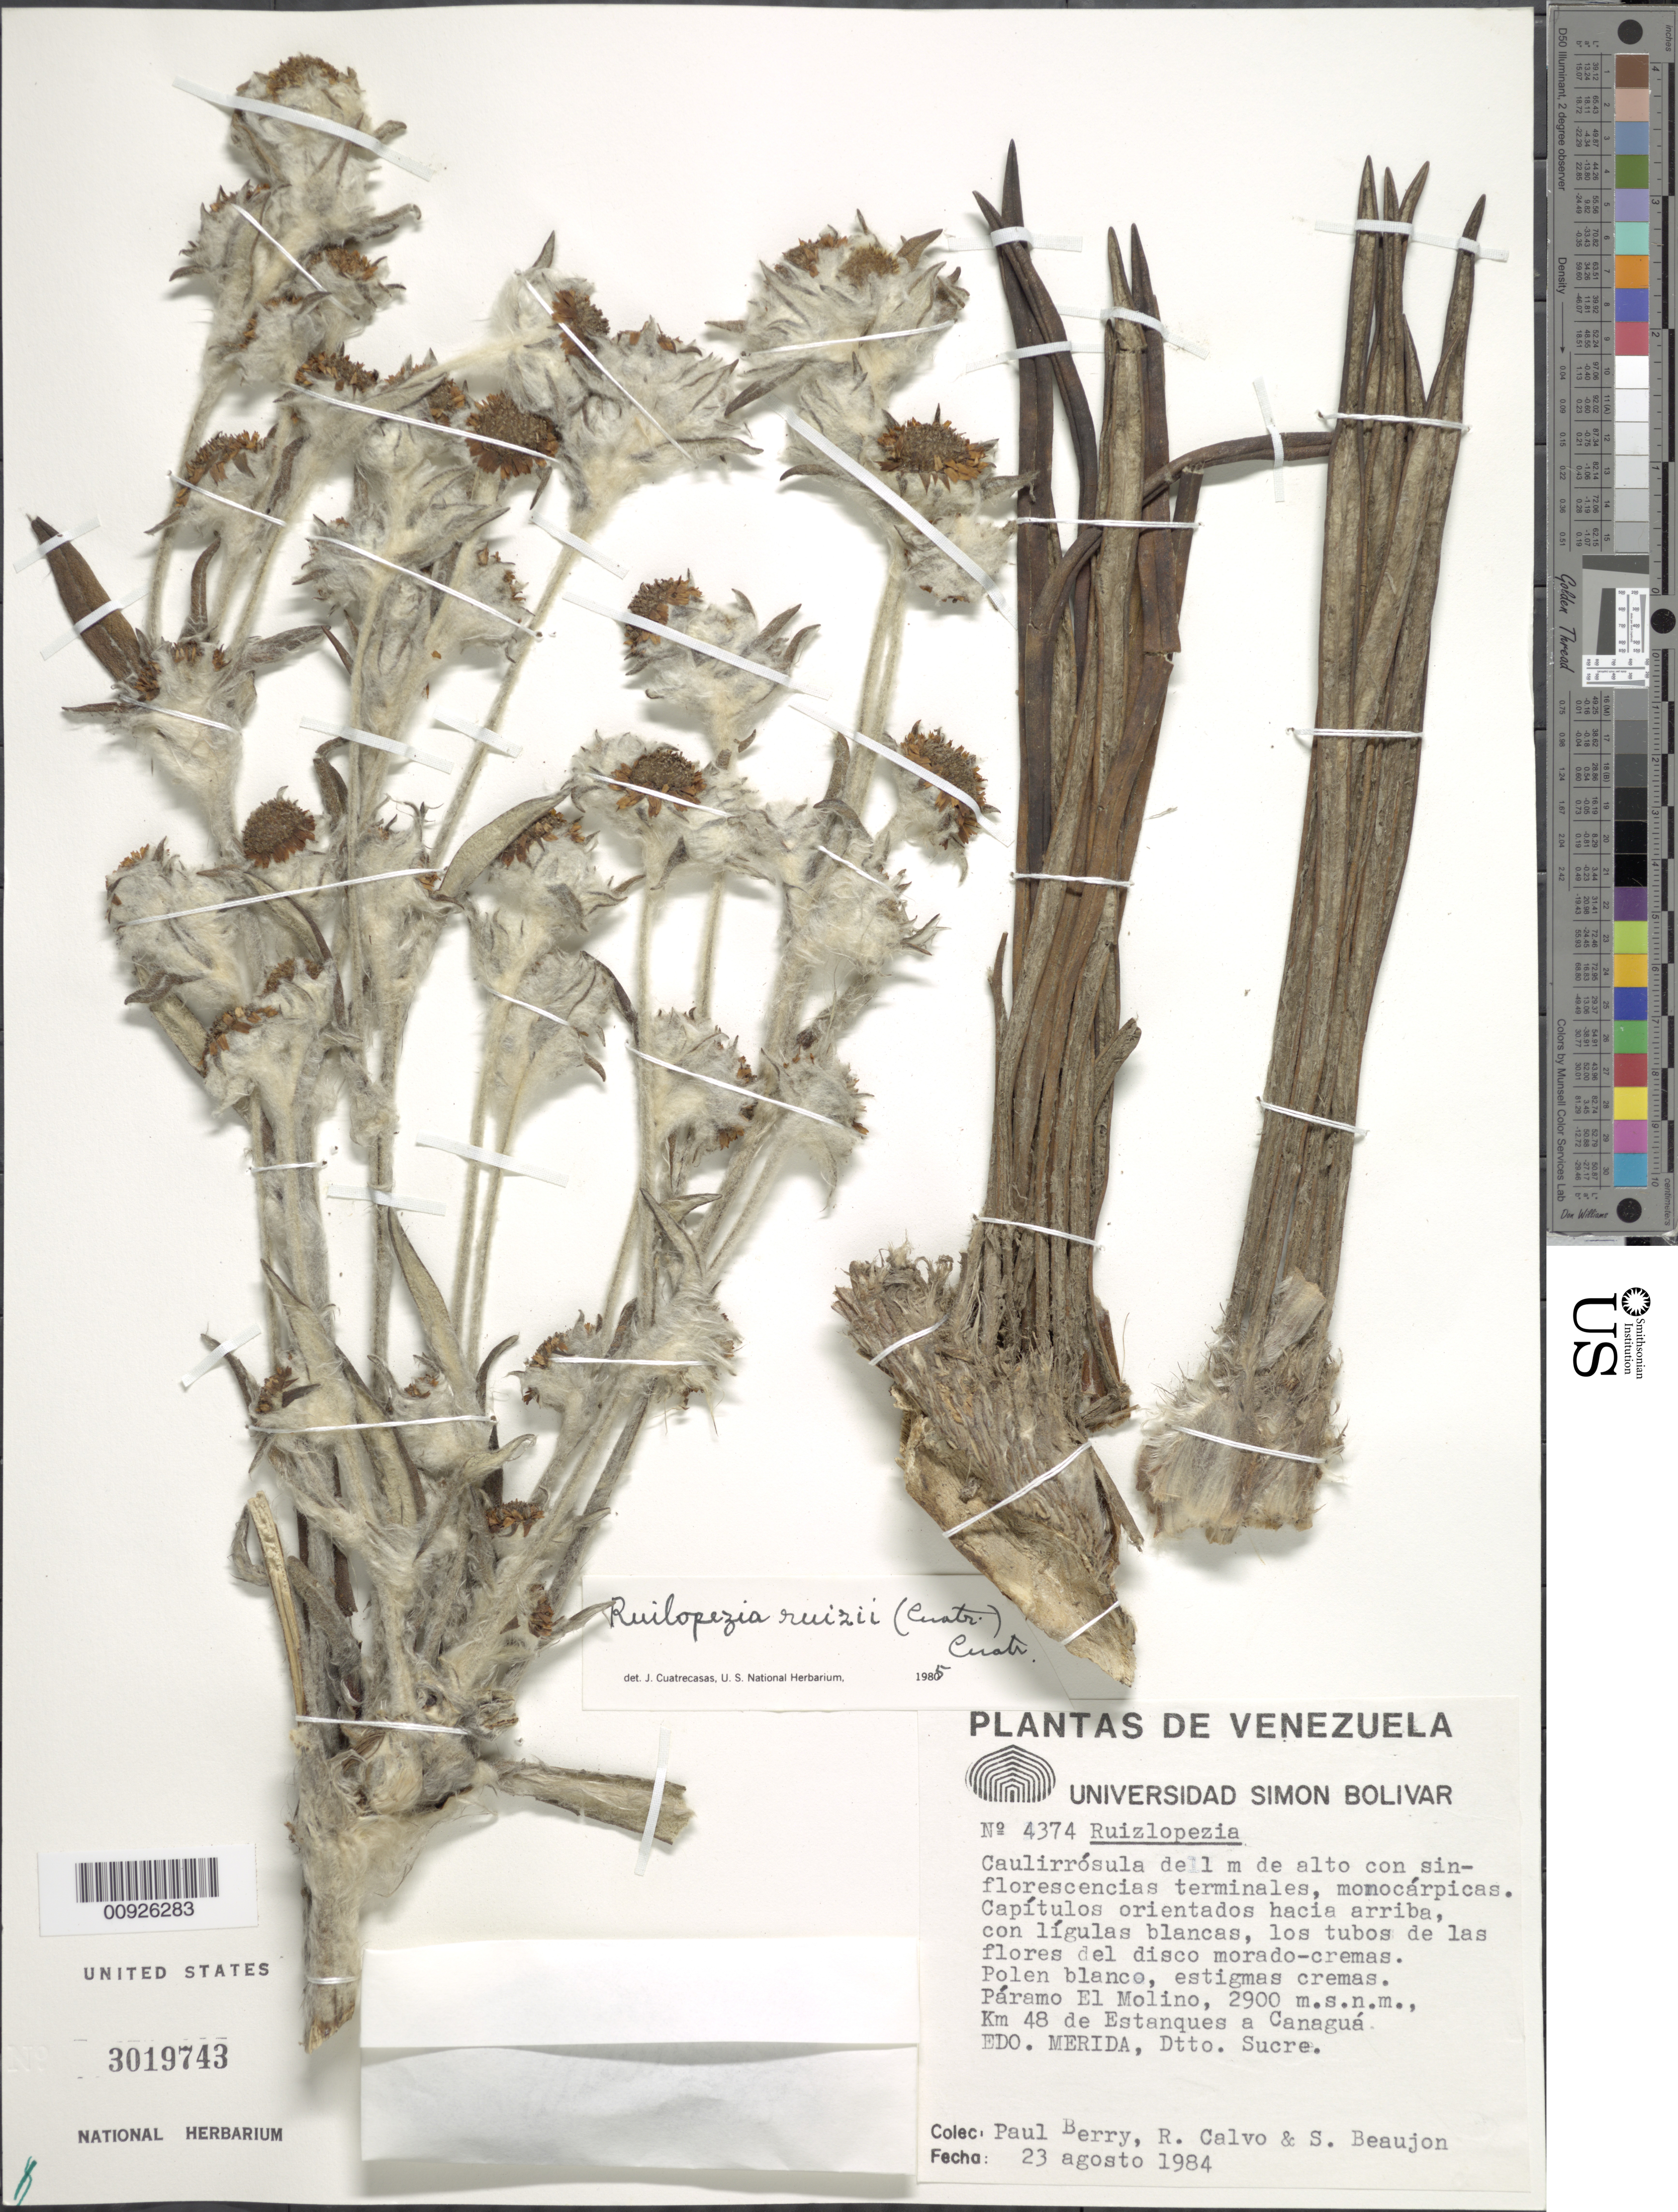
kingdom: Plantae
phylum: Tracheophyta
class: Magnoliopsida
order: Asterales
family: Asteraceae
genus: Ruilopezia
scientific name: Ruilopezia ruizii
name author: (Cuatrec.) Cuatrec.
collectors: P. E. Berry, R. Calvo & S. Beaujon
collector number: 4374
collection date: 1984-08-23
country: Venezuela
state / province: Mérida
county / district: Sucre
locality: Páramo El Molino. Km 48 de Estanques a Canaguá. // Páramo El Molino, 2900 m.s.n.m. Km 48 de Estanques via Canagu·. EDO. MERIDA, Dtto. Sucre. Cerca de la frontera entre Mérida y Bolivar.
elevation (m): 2900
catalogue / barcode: US 3019743